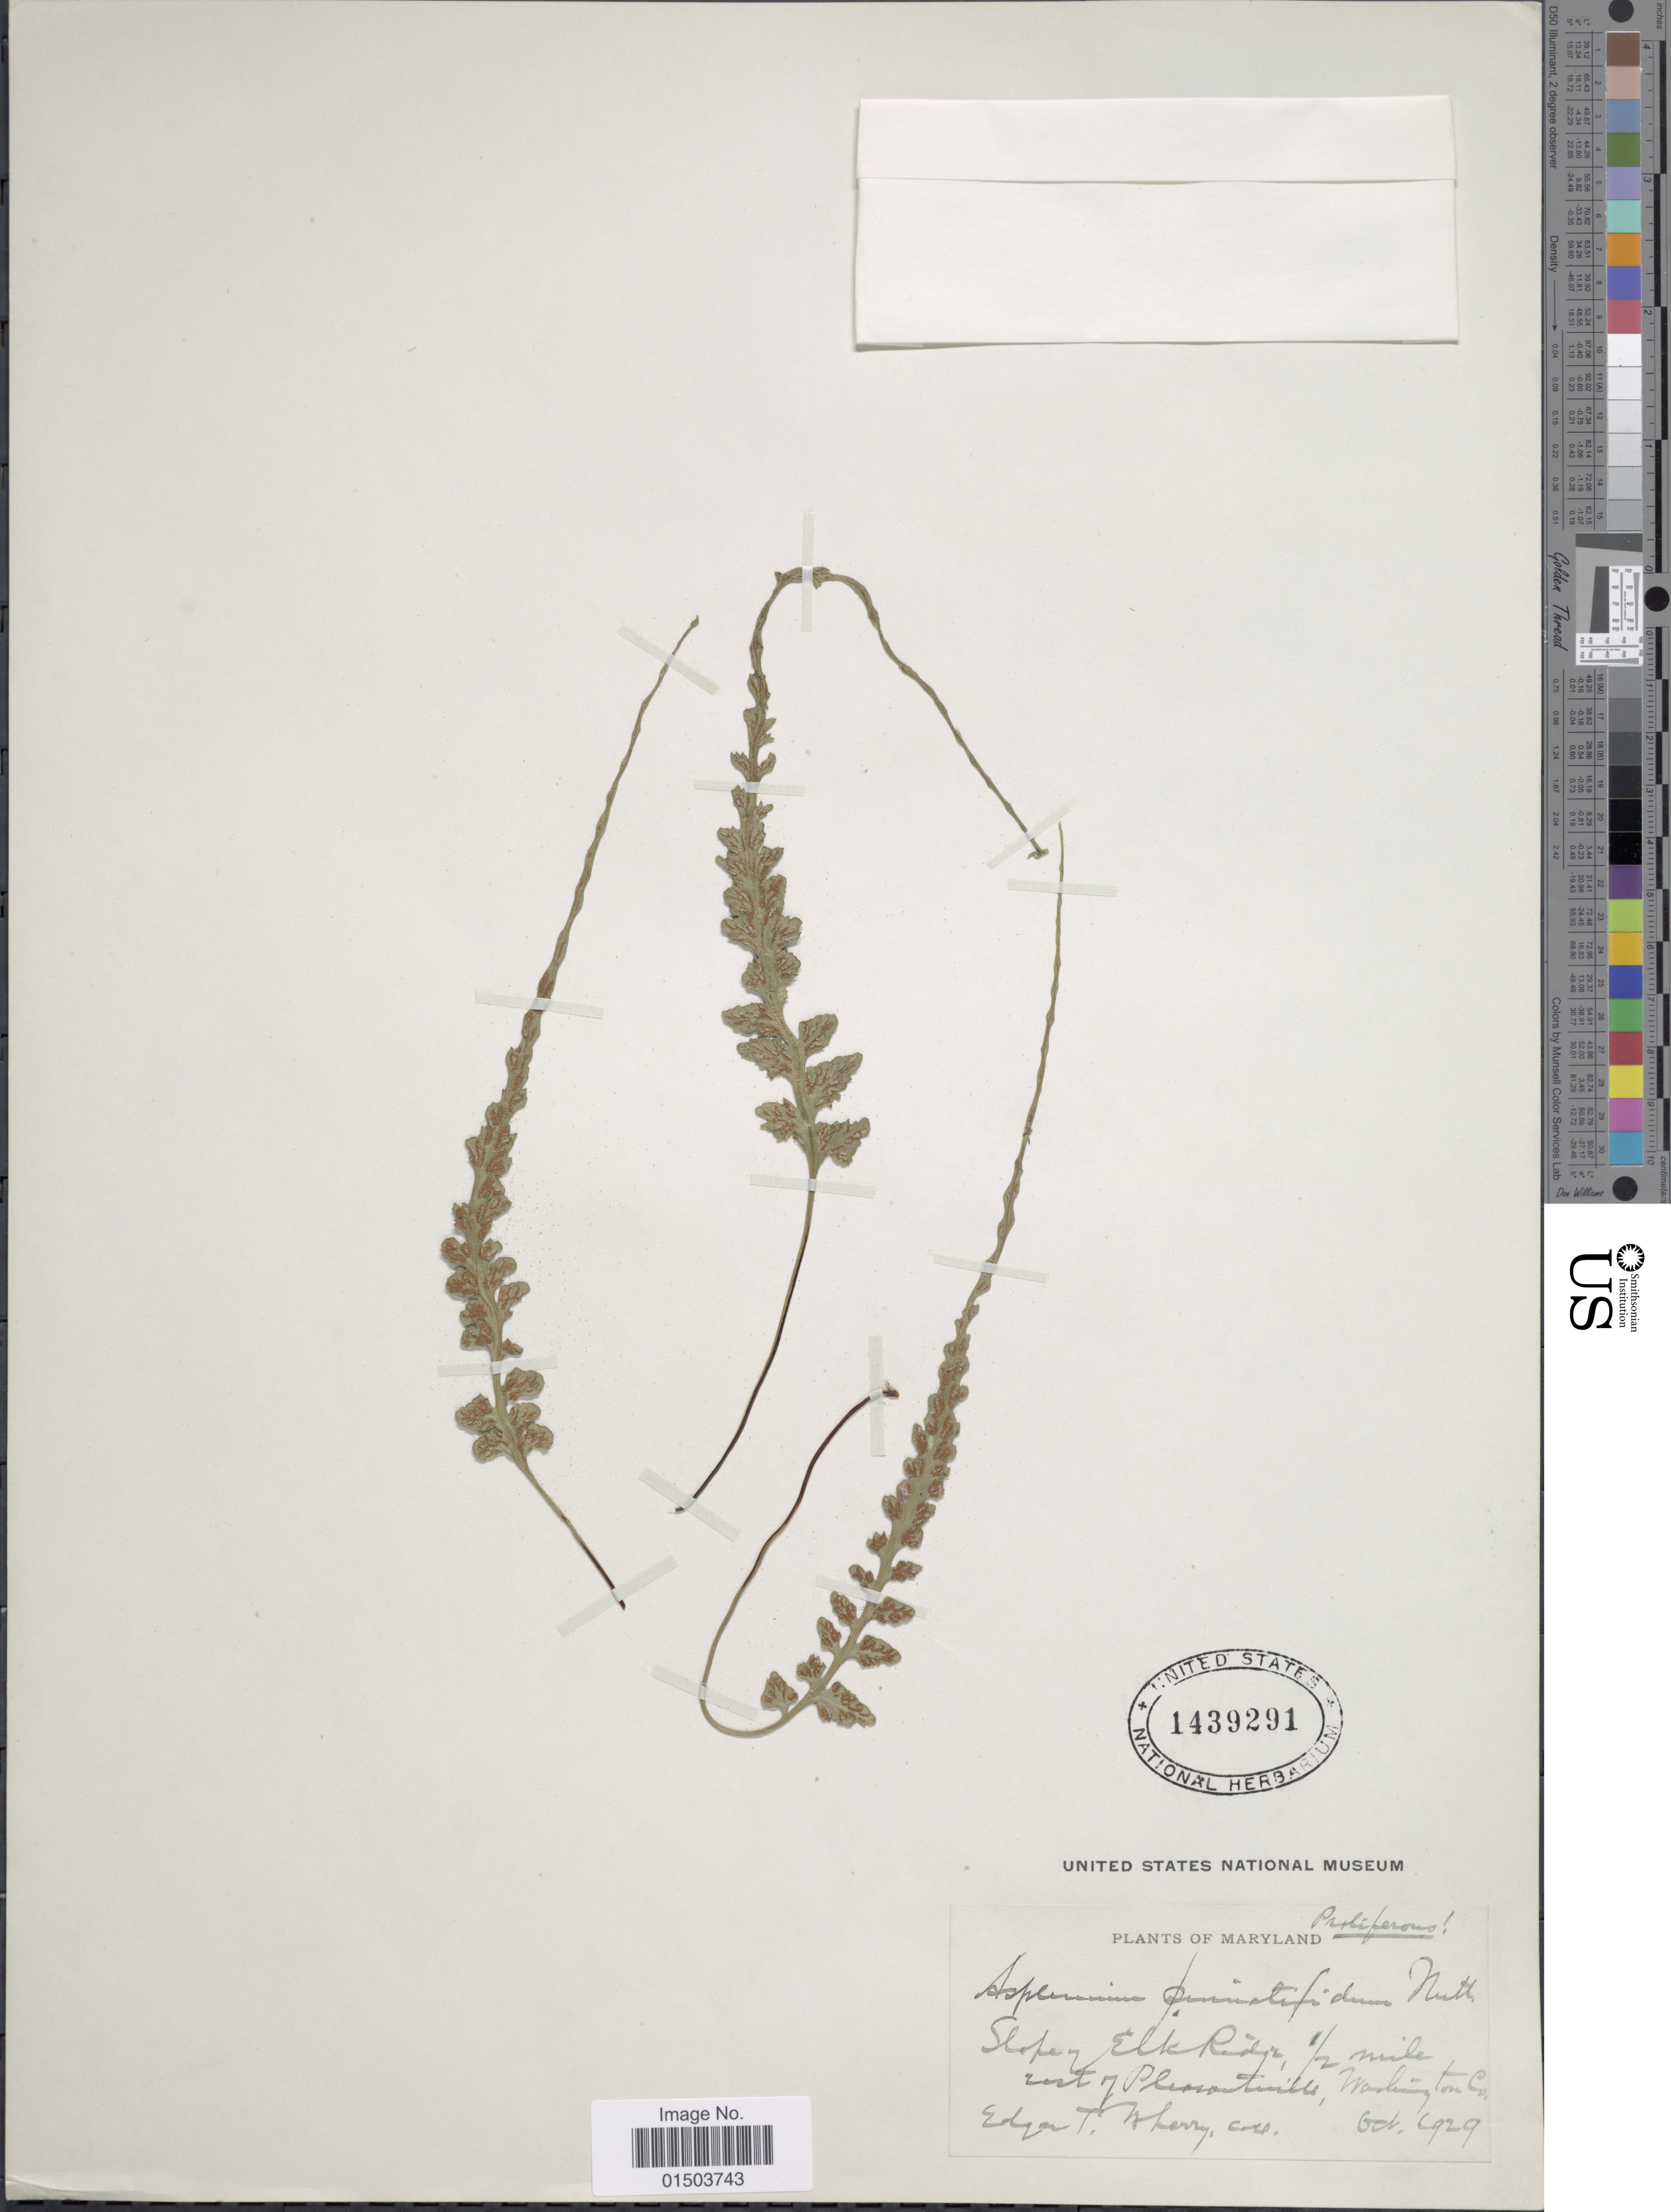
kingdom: Plantae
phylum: Tracheophyta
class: Polypodiopsida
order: Polypodiales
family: Aspleniaceae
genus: Asplenium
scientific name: Asplenium pinnatifidum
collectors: E. T. Wherry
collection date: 1929-10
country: United States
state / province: Washington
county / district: Washington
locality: Maryland. Slope of Elk Ridge, ½ mile east of Pleasantmille.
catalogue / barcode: US 1439291